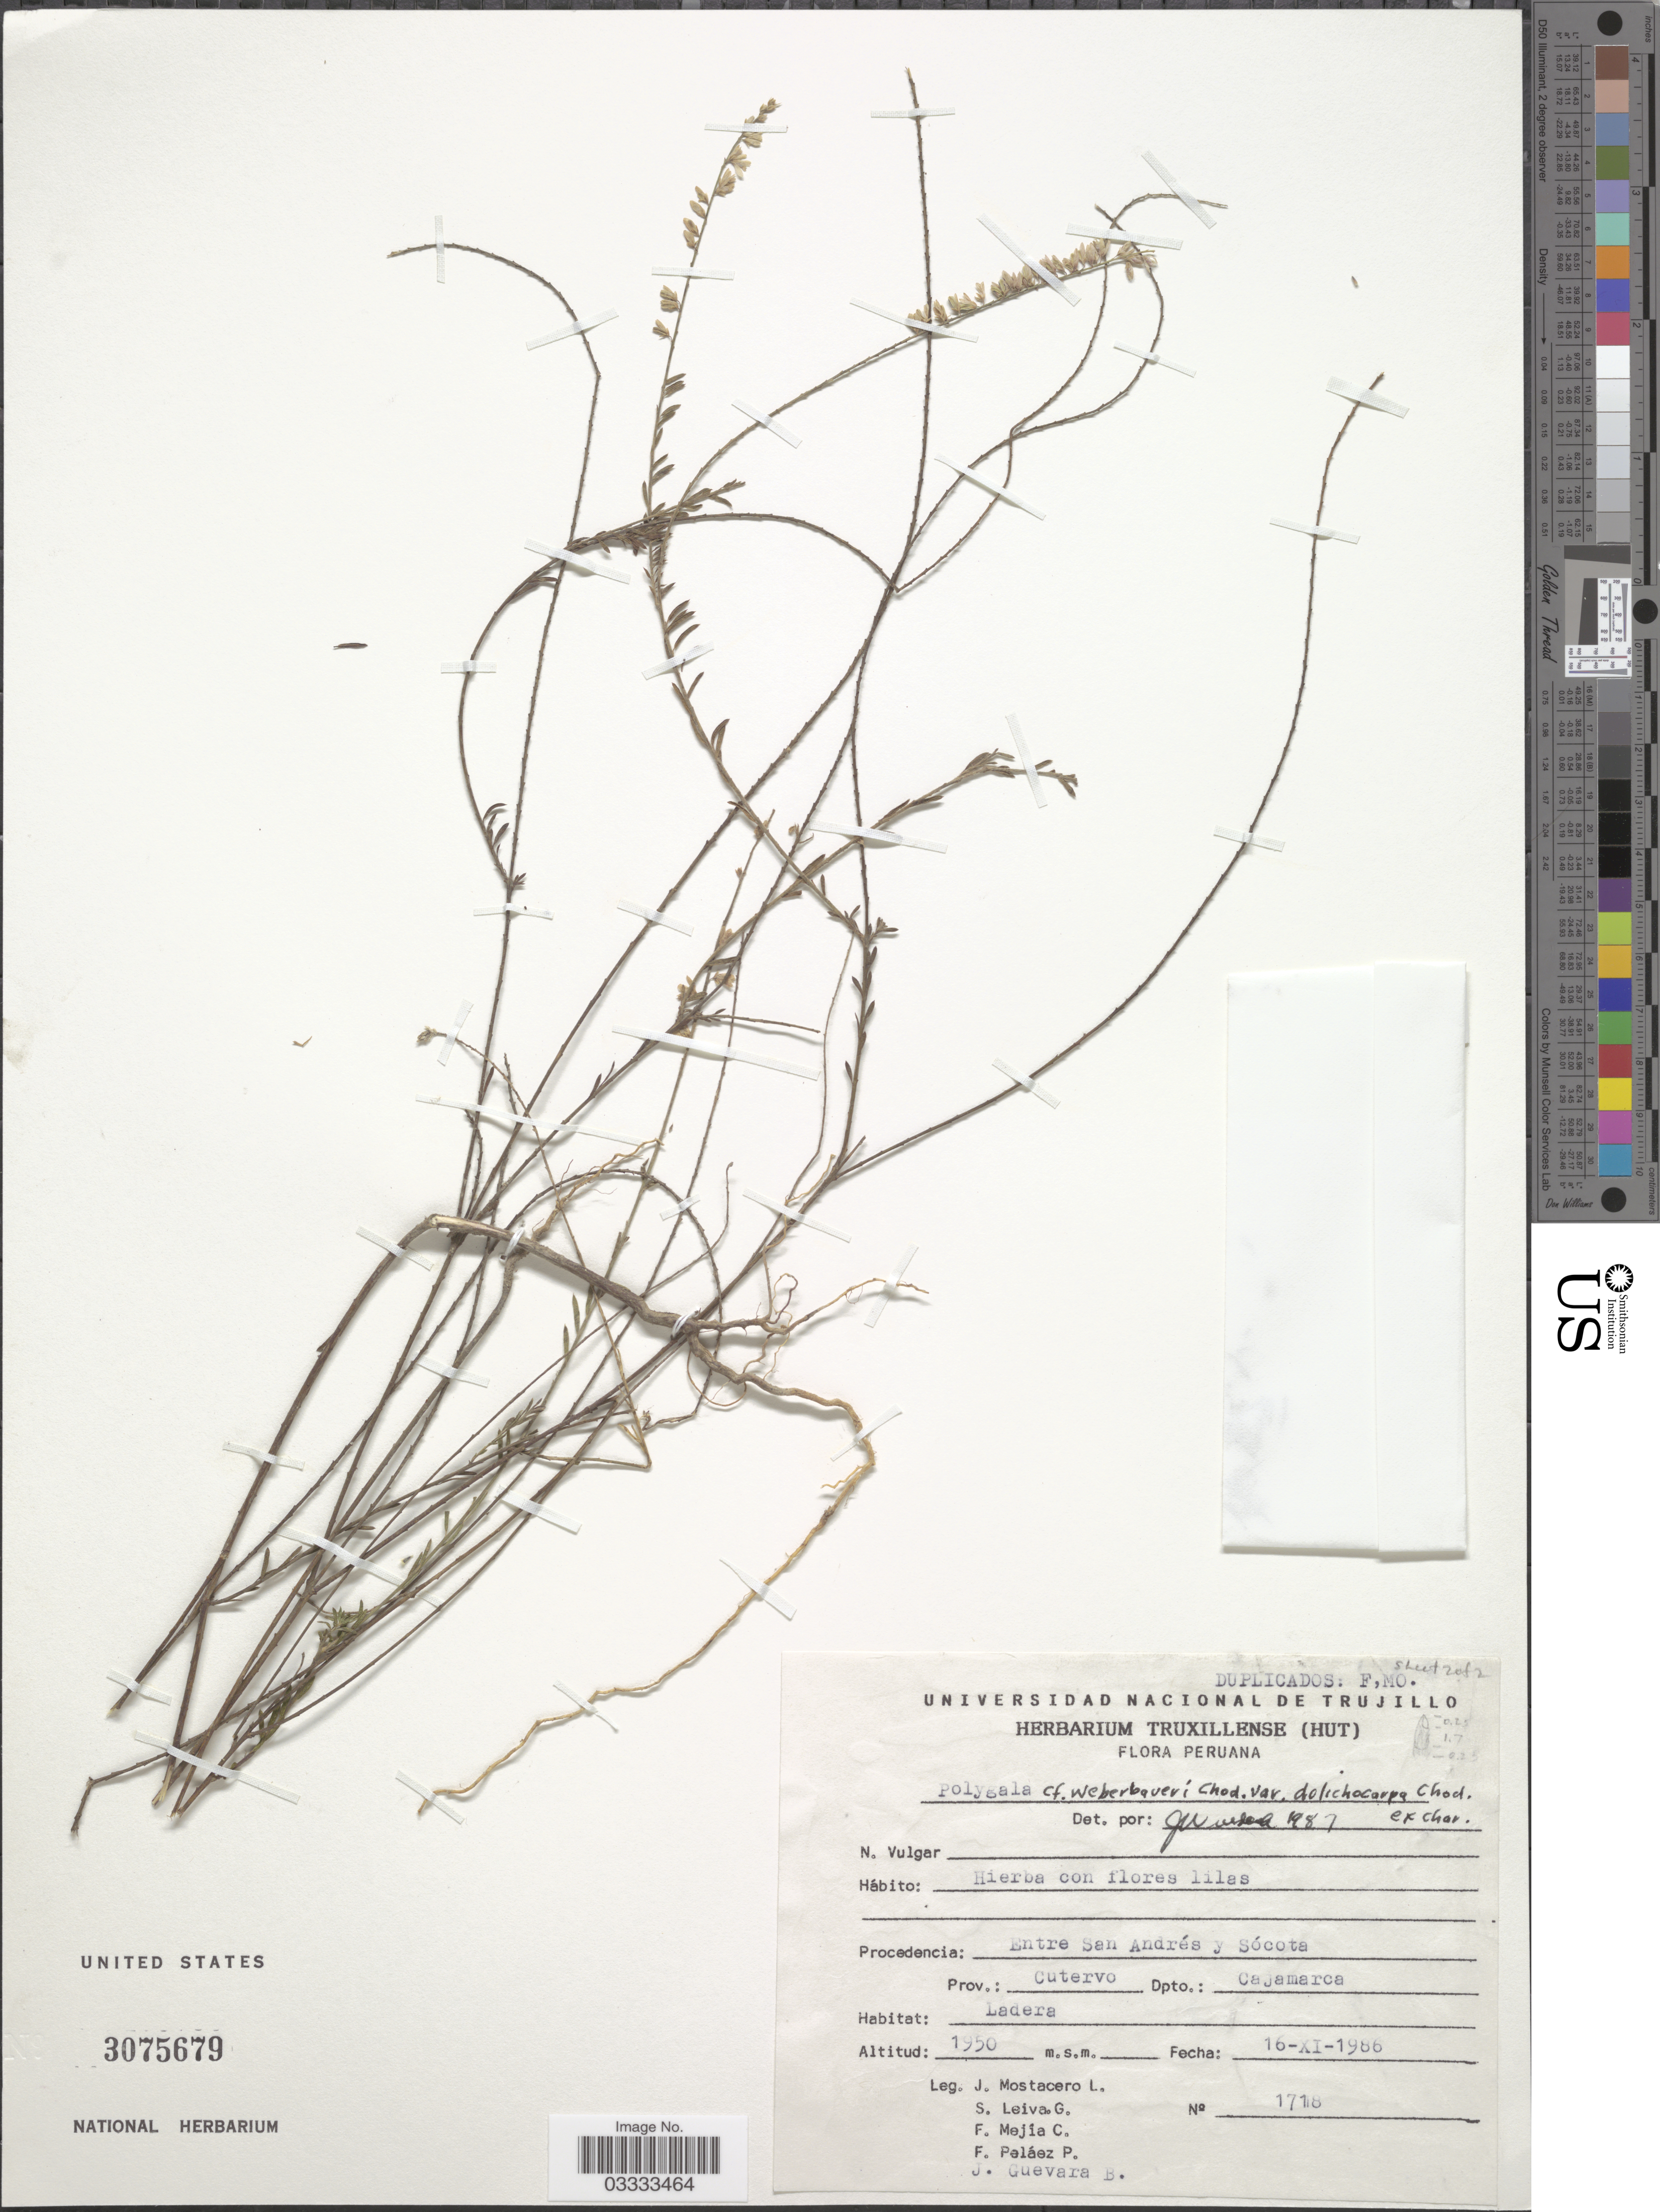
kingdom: Plantae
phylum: Tracheophyta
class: Magnoliopsida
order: Fabales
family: Polygalaceae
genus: Polygala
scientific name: Polygala boliviensis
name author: A.W. Benn.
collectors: J. Mostacero L., S. Leiva G., F. Mejia C., F. Pelaez P. & J. Guevara B.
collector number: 1718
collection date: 1986-11-16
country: Peru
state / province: Cajamarca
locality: Procedencia: Entre San Andrés y Sócota. Prov.: Cutervo. Dpto.: Cajamarca.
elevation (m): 1950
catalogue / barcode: US 3075679